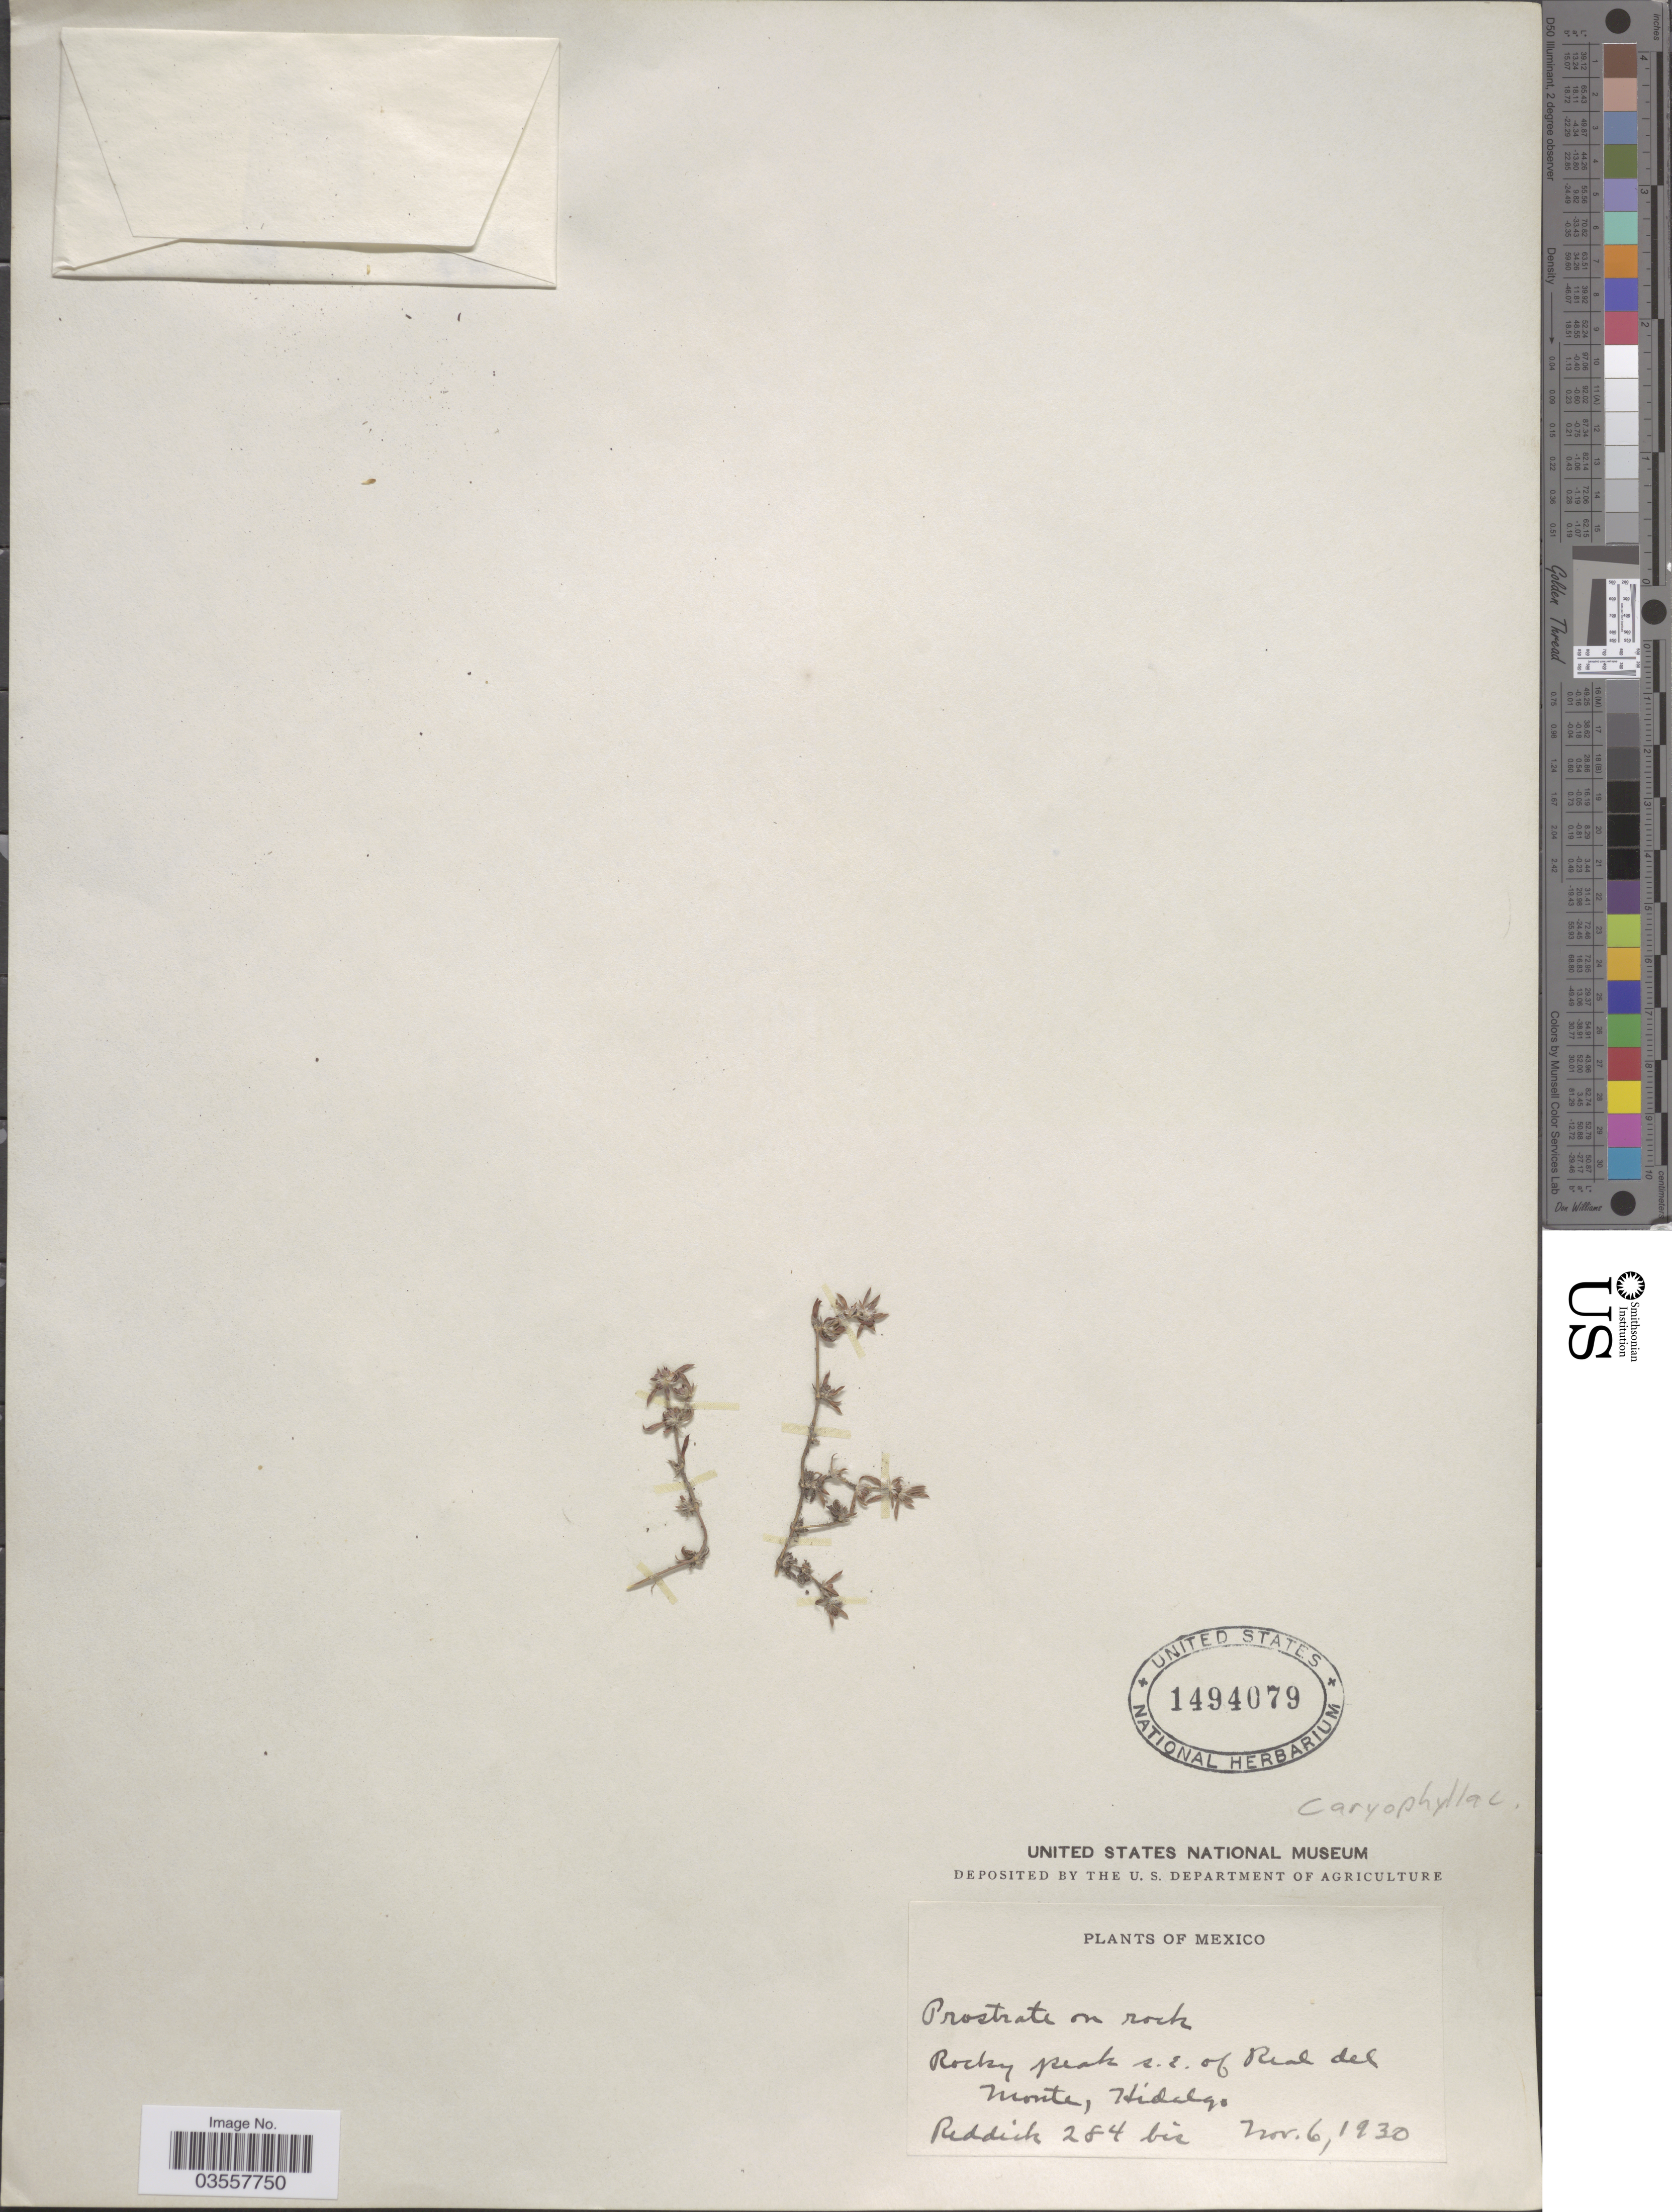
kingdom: Plantae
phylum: Tracheophyta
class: Magnoliopsida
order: Caryophyllales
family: Caryophyllaceae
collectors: Reddick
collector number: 284 bis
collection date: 1930-11-06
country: Mexico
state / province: Hidalgo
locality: Rocky peak s.e. of Real del Monte.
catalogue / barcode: US 1494079